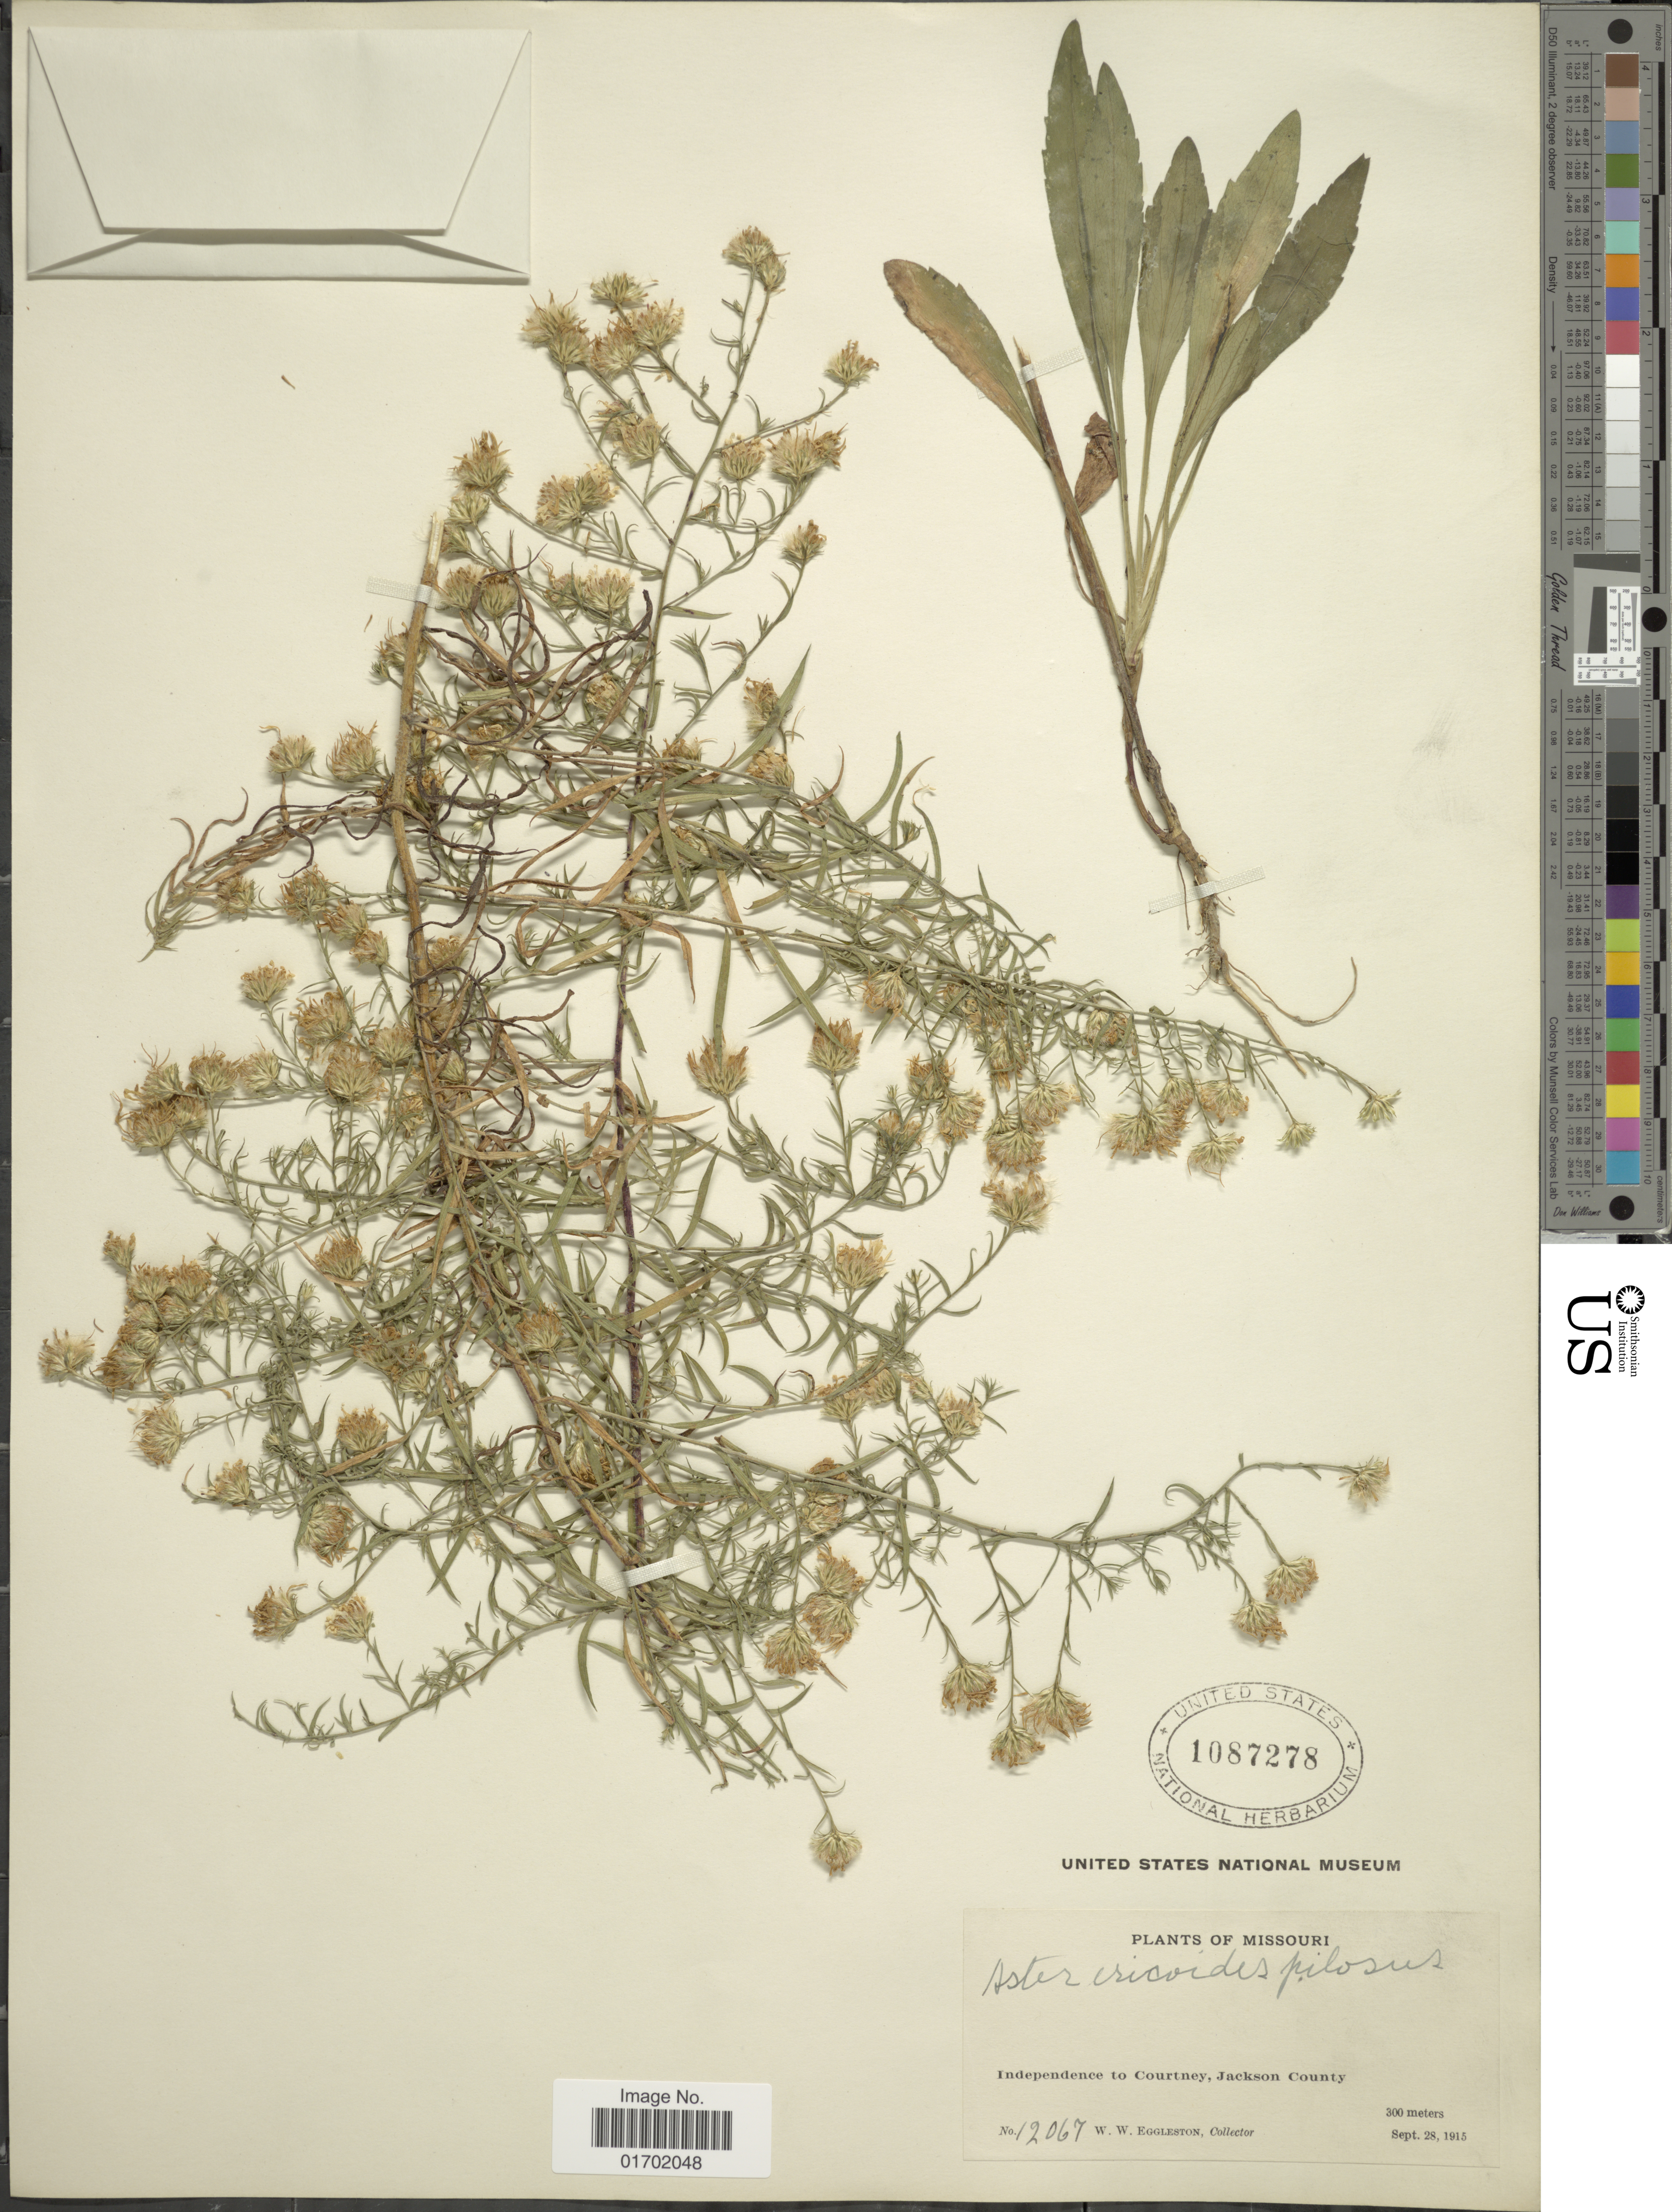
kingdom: Plantae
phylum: Tracheophyta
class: Magnoliopsida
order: Asterales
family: Asteraceae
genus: Symphyotrichum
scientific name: Symphyotrichum pilosum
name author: (Willd.) G.L. Nesom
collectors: W. W. Eggleston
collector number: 12067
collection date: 1915-09-28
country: United States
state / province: Missouri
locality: Independence to Courtney, Jackson County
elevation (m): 300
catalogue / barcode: US 1087278